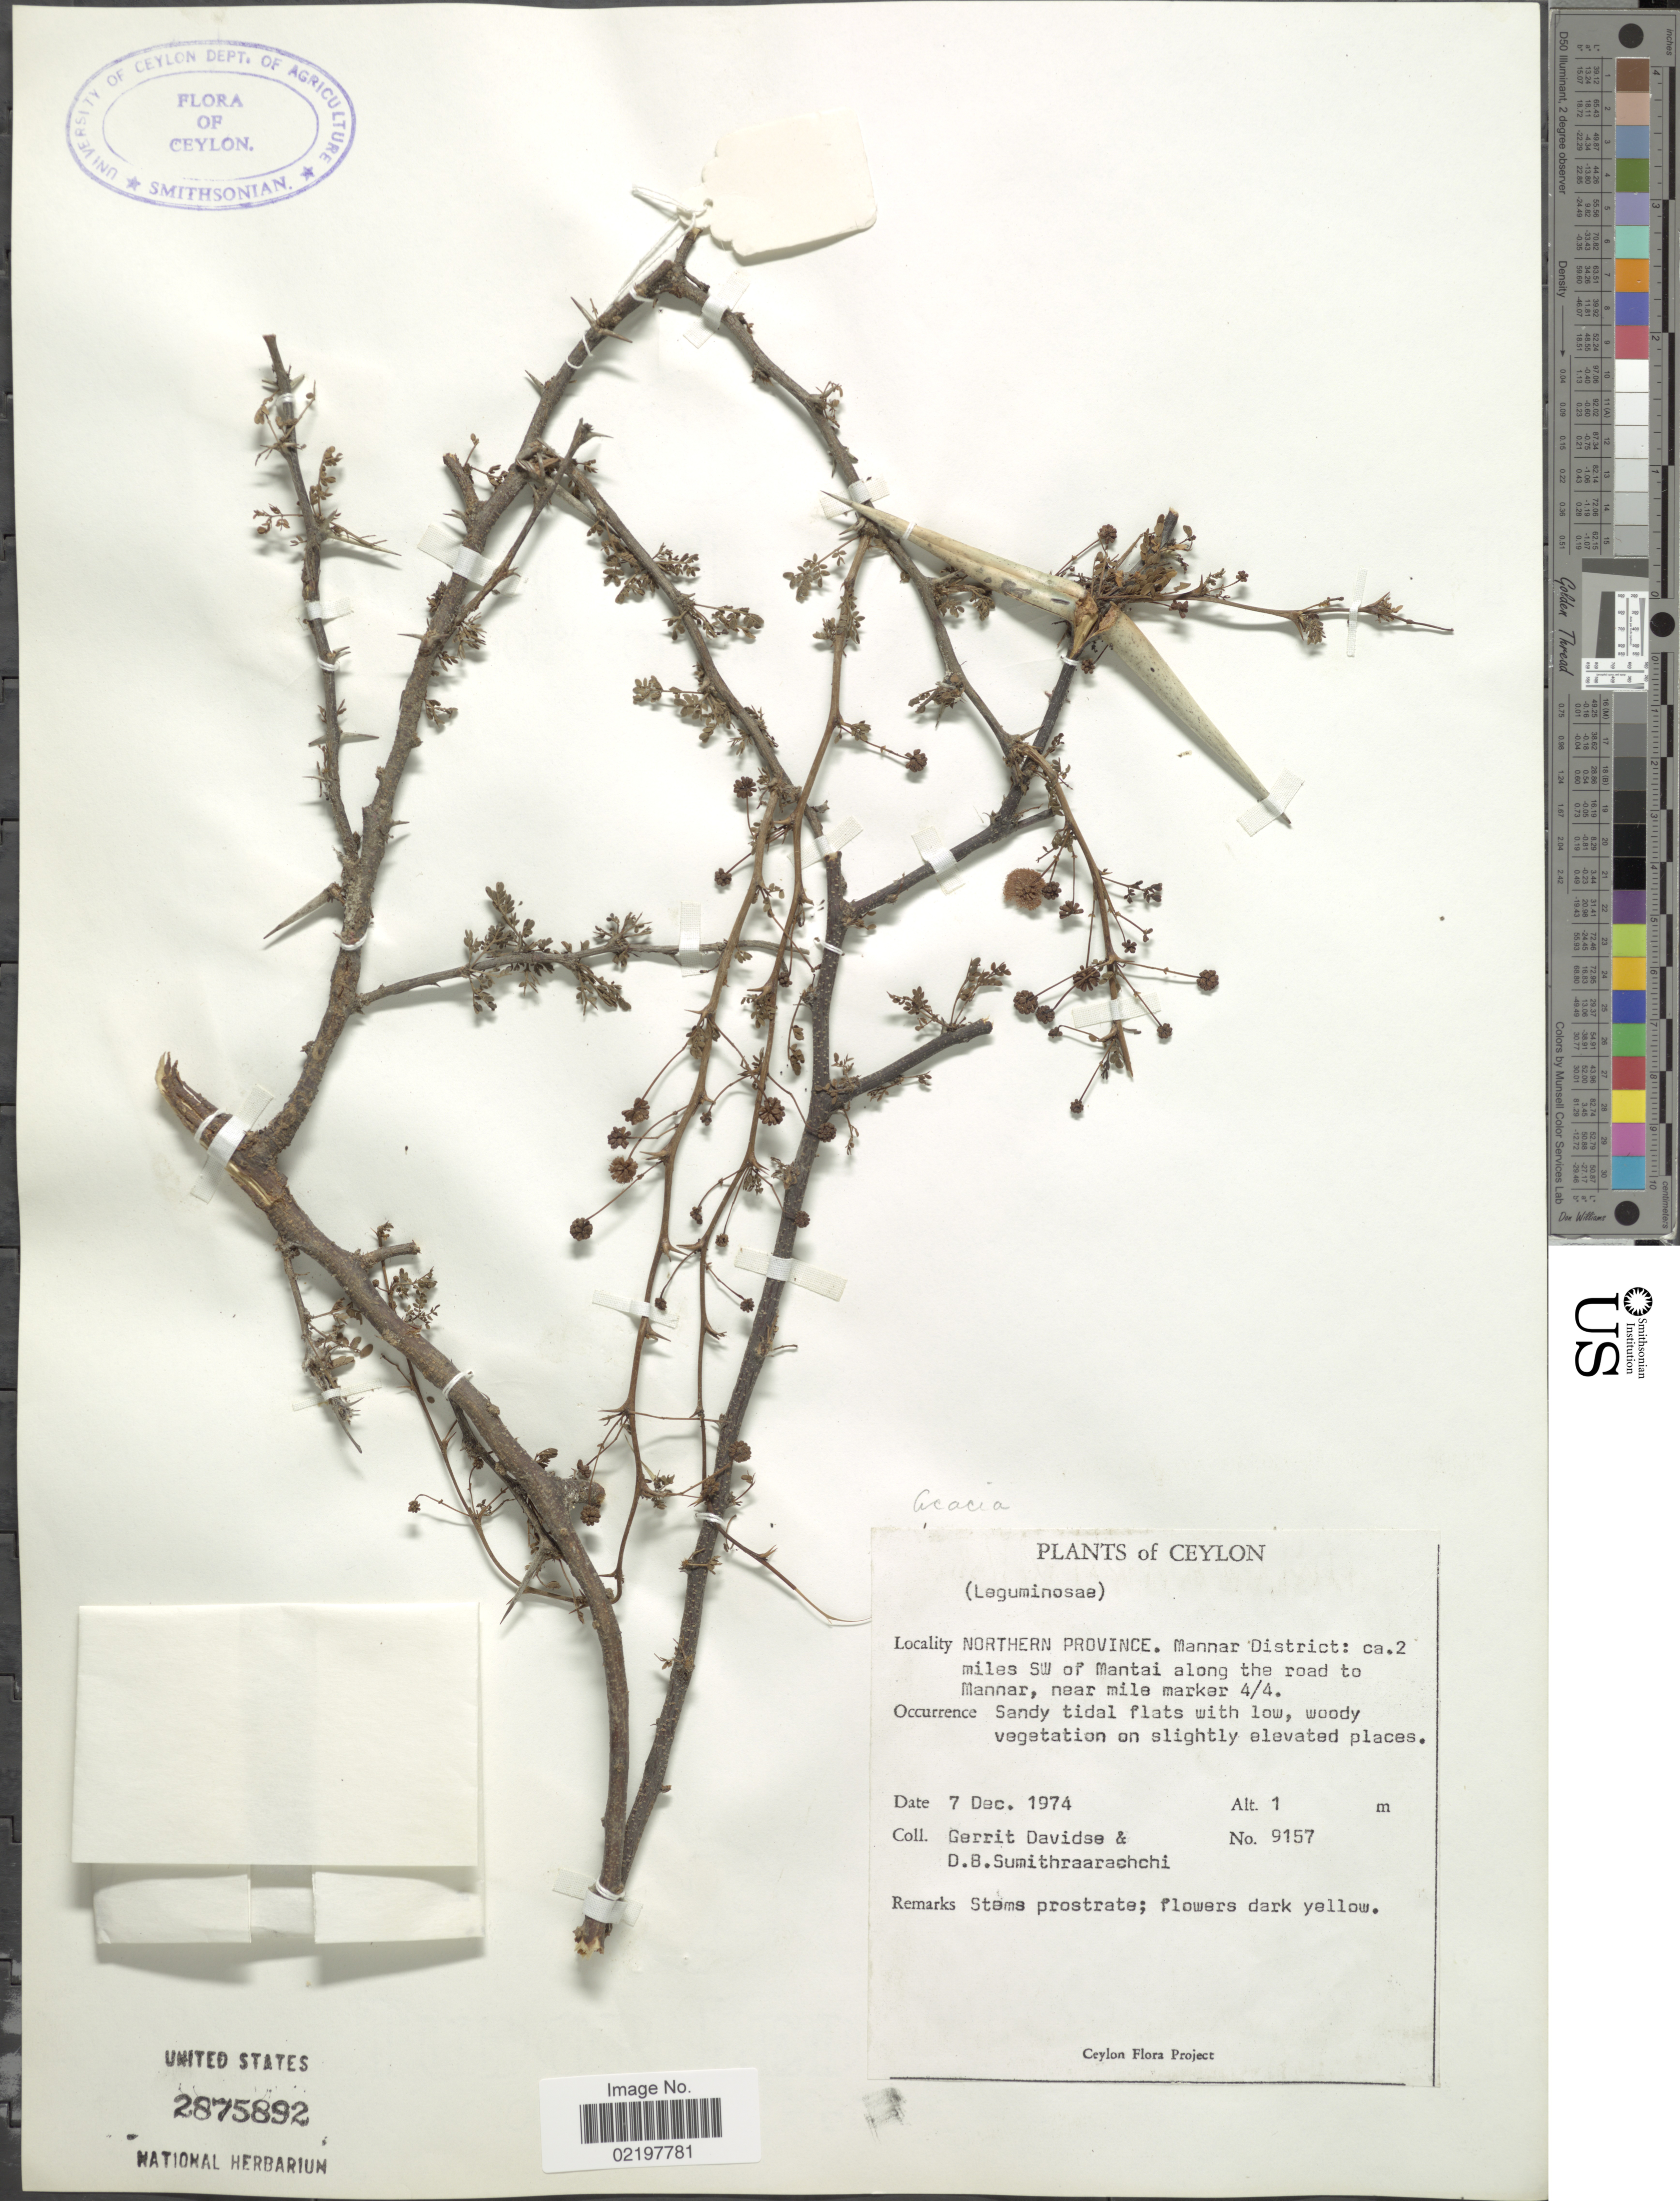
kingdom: Plantae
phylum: Tracheophyta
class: Magnoliopsida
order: Fabales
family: Fabaceae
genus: Vachellia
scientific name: Vachellia eburnea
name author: (L. f.) P.J.H. Hurter & Mabb.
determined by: Strong, M. T., (US), Smithsonian Institution - National Museum of Natural History (UNITED STATES)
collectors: G. Davidse & D. B. Sumithraarachchi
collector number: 9157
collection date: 1974-12-07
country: Sri Lanka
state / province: Northern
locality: Ceylon, Northern Province, Mannar District, 2 miles SW of Mantai along the road to Mannar, near mile marker 4/4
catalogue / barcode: US 2875892